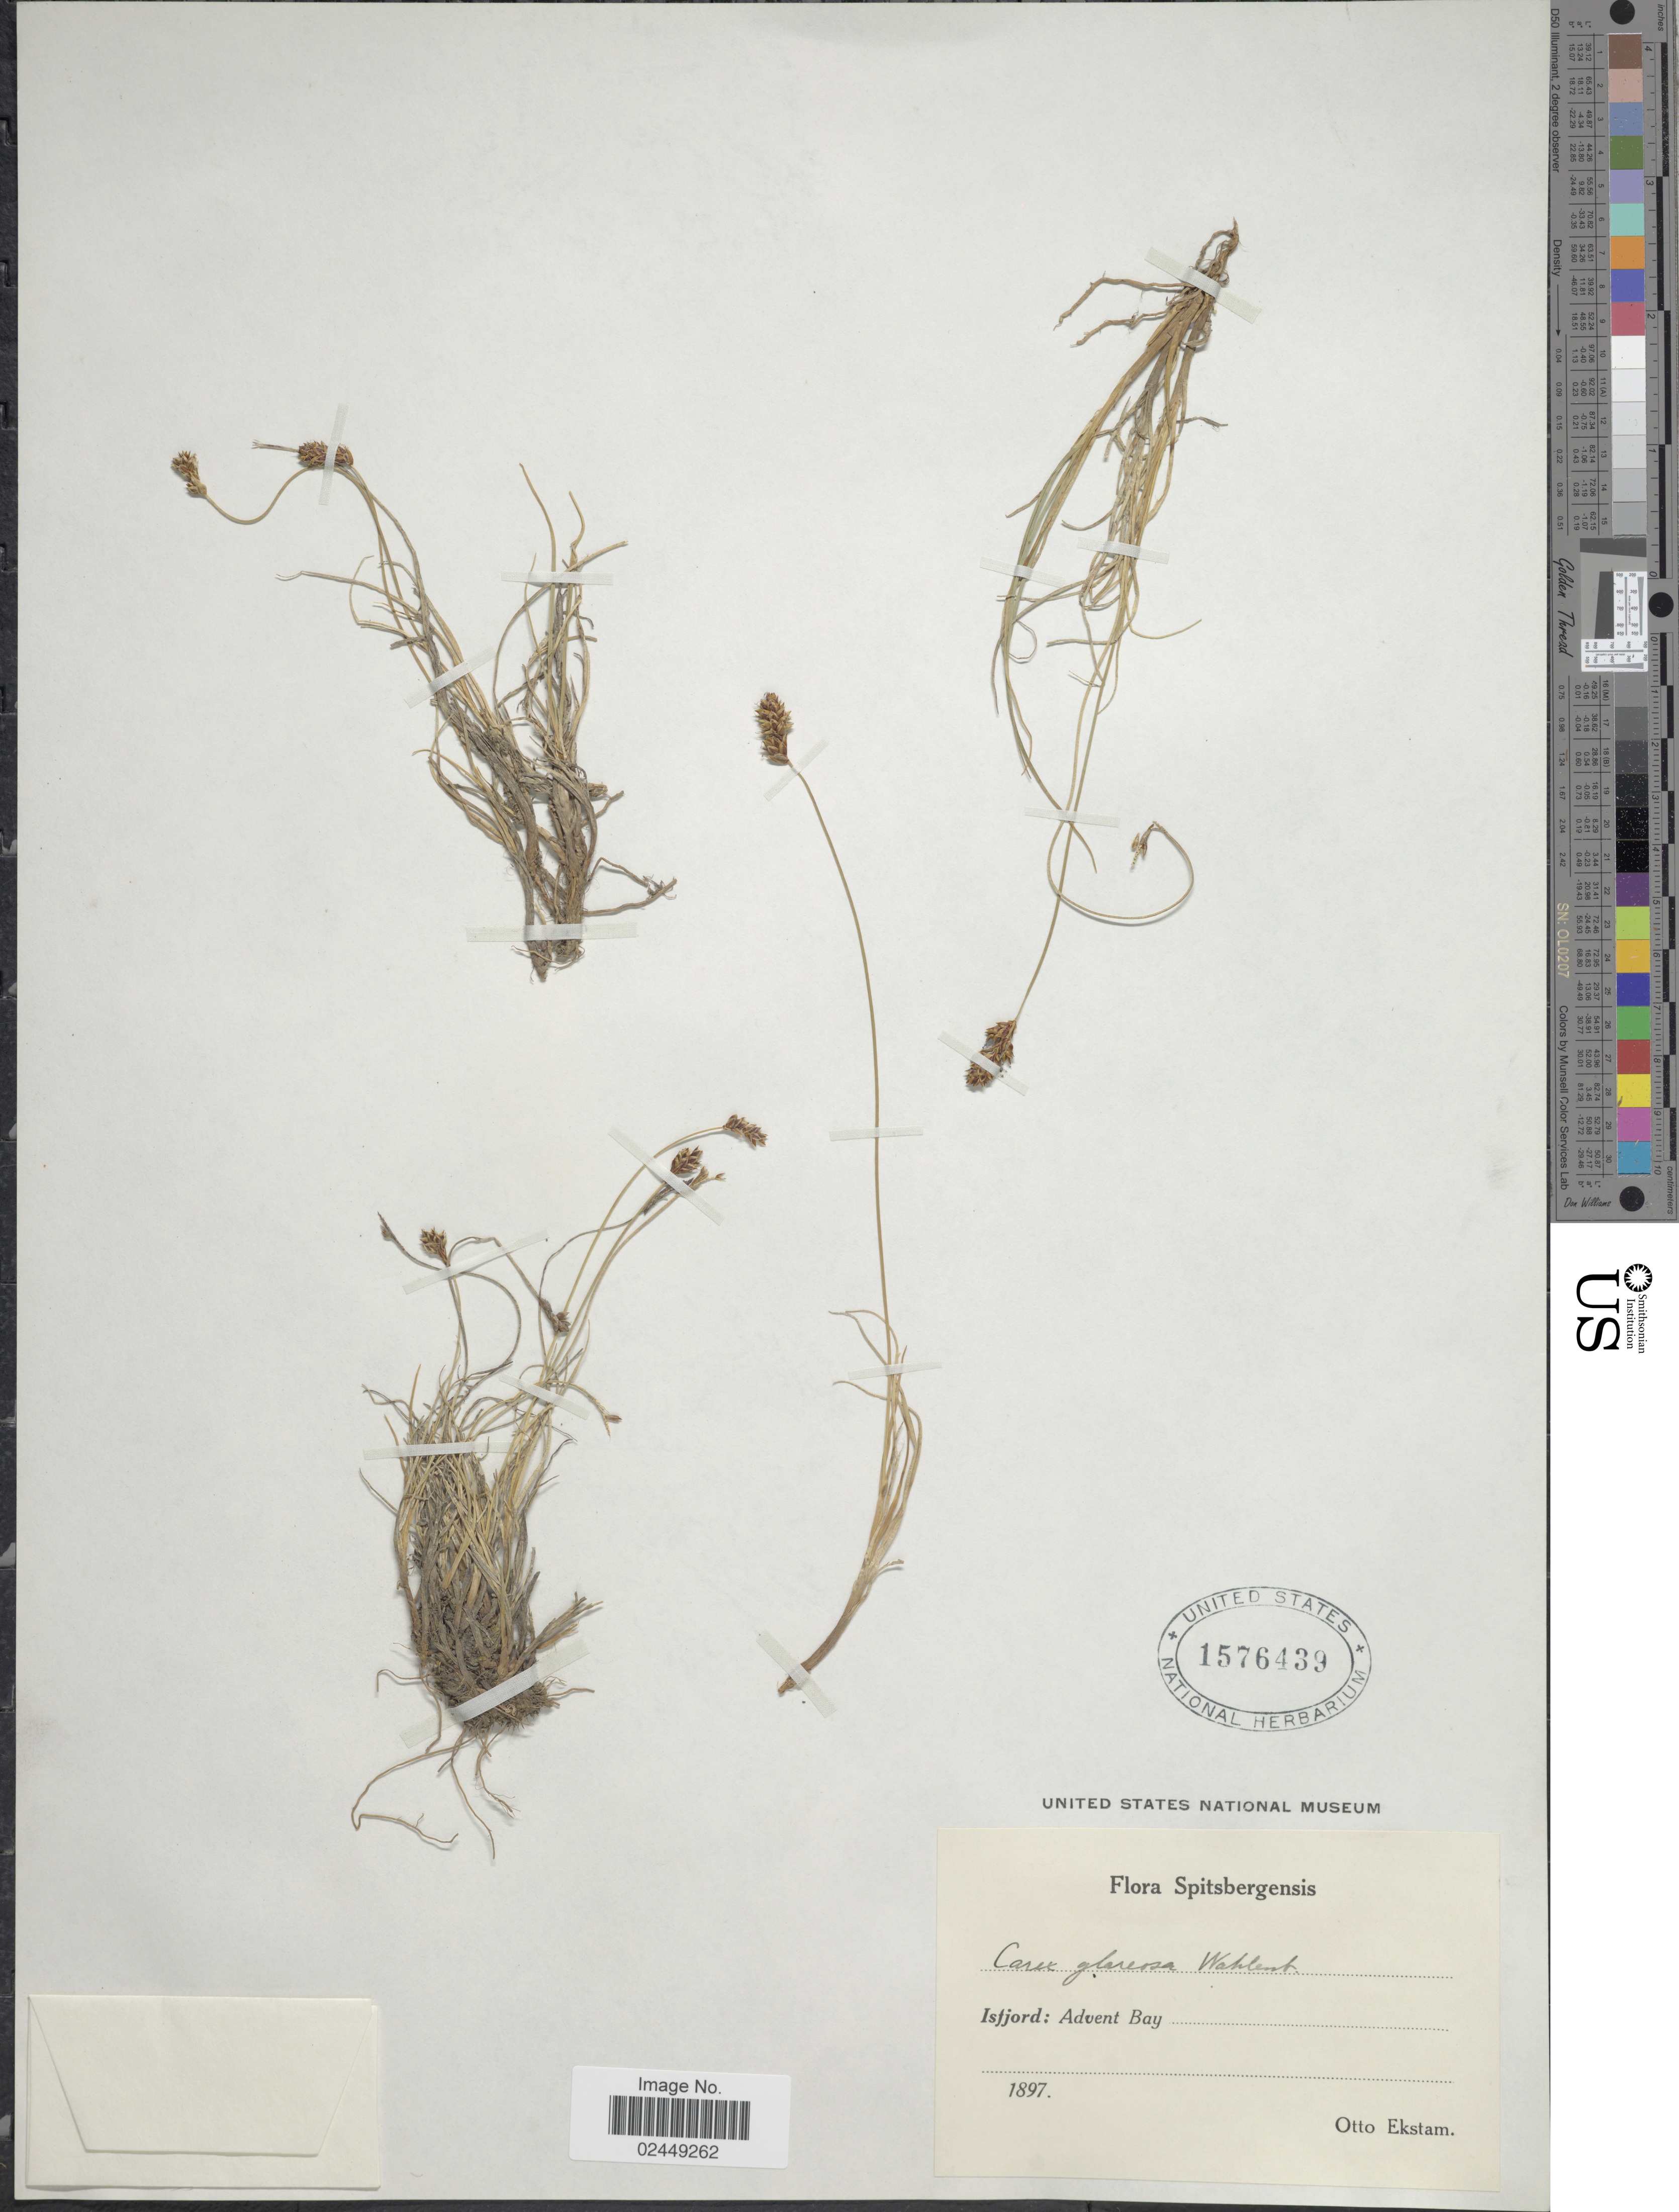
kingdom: Plantae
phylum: Tracheophyta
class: Liliopsida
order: Poales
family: Cyperaceae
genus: Carex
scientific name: Carex glareosa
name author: Schkuhr ex Wahlenb.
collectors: O. Ekstam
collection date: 1897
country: Norway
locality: Spitsbergensis, Isfjord: Advent Bay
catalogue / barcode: US 1576439